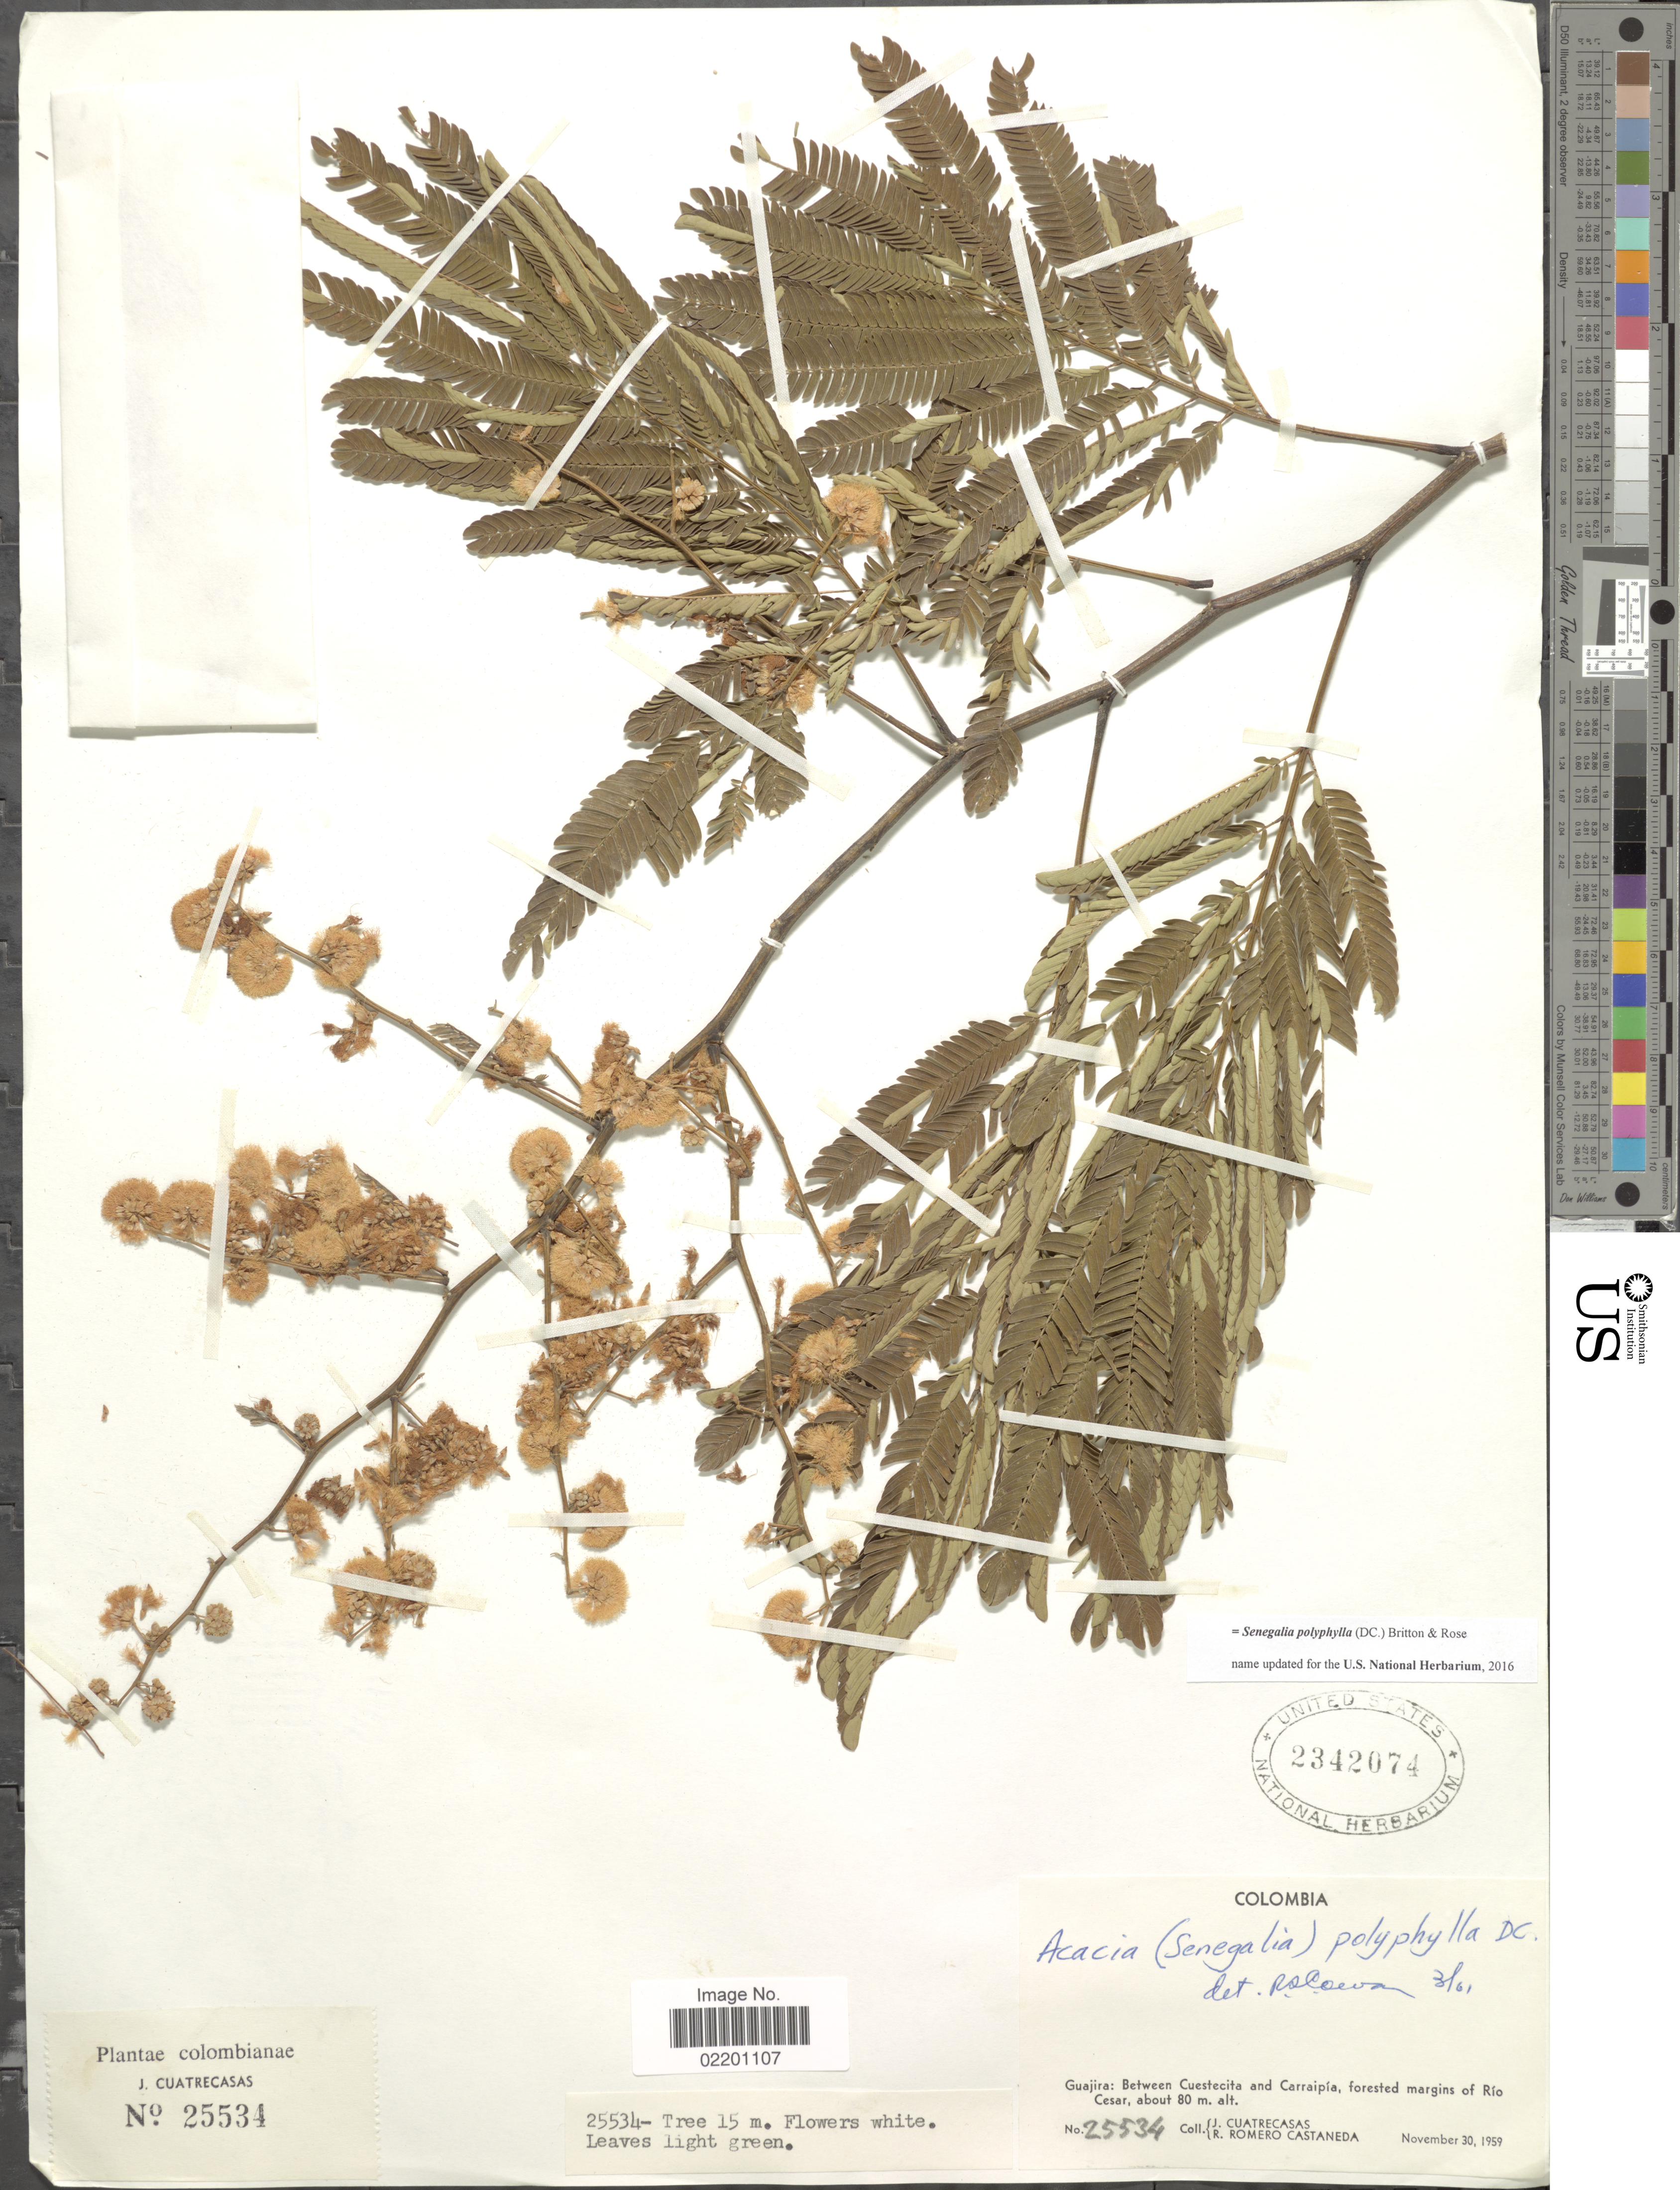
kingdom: Plantae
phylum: Tracheophyta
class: Magnoliopsida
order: Fabales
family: Fabaceae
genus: Senegalia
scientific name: Senegalia polyphylla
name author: (DC.) Britton & Rose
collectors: J. Cuatrecasas & R. Romero Castañeda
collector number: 25534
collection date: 1959-11-30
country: Colombia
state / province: La Guajira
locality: Guajira: Between Cuestecita and Carraipia, forested margins of Rio Cesar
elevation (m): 80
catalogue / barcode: US 2342074